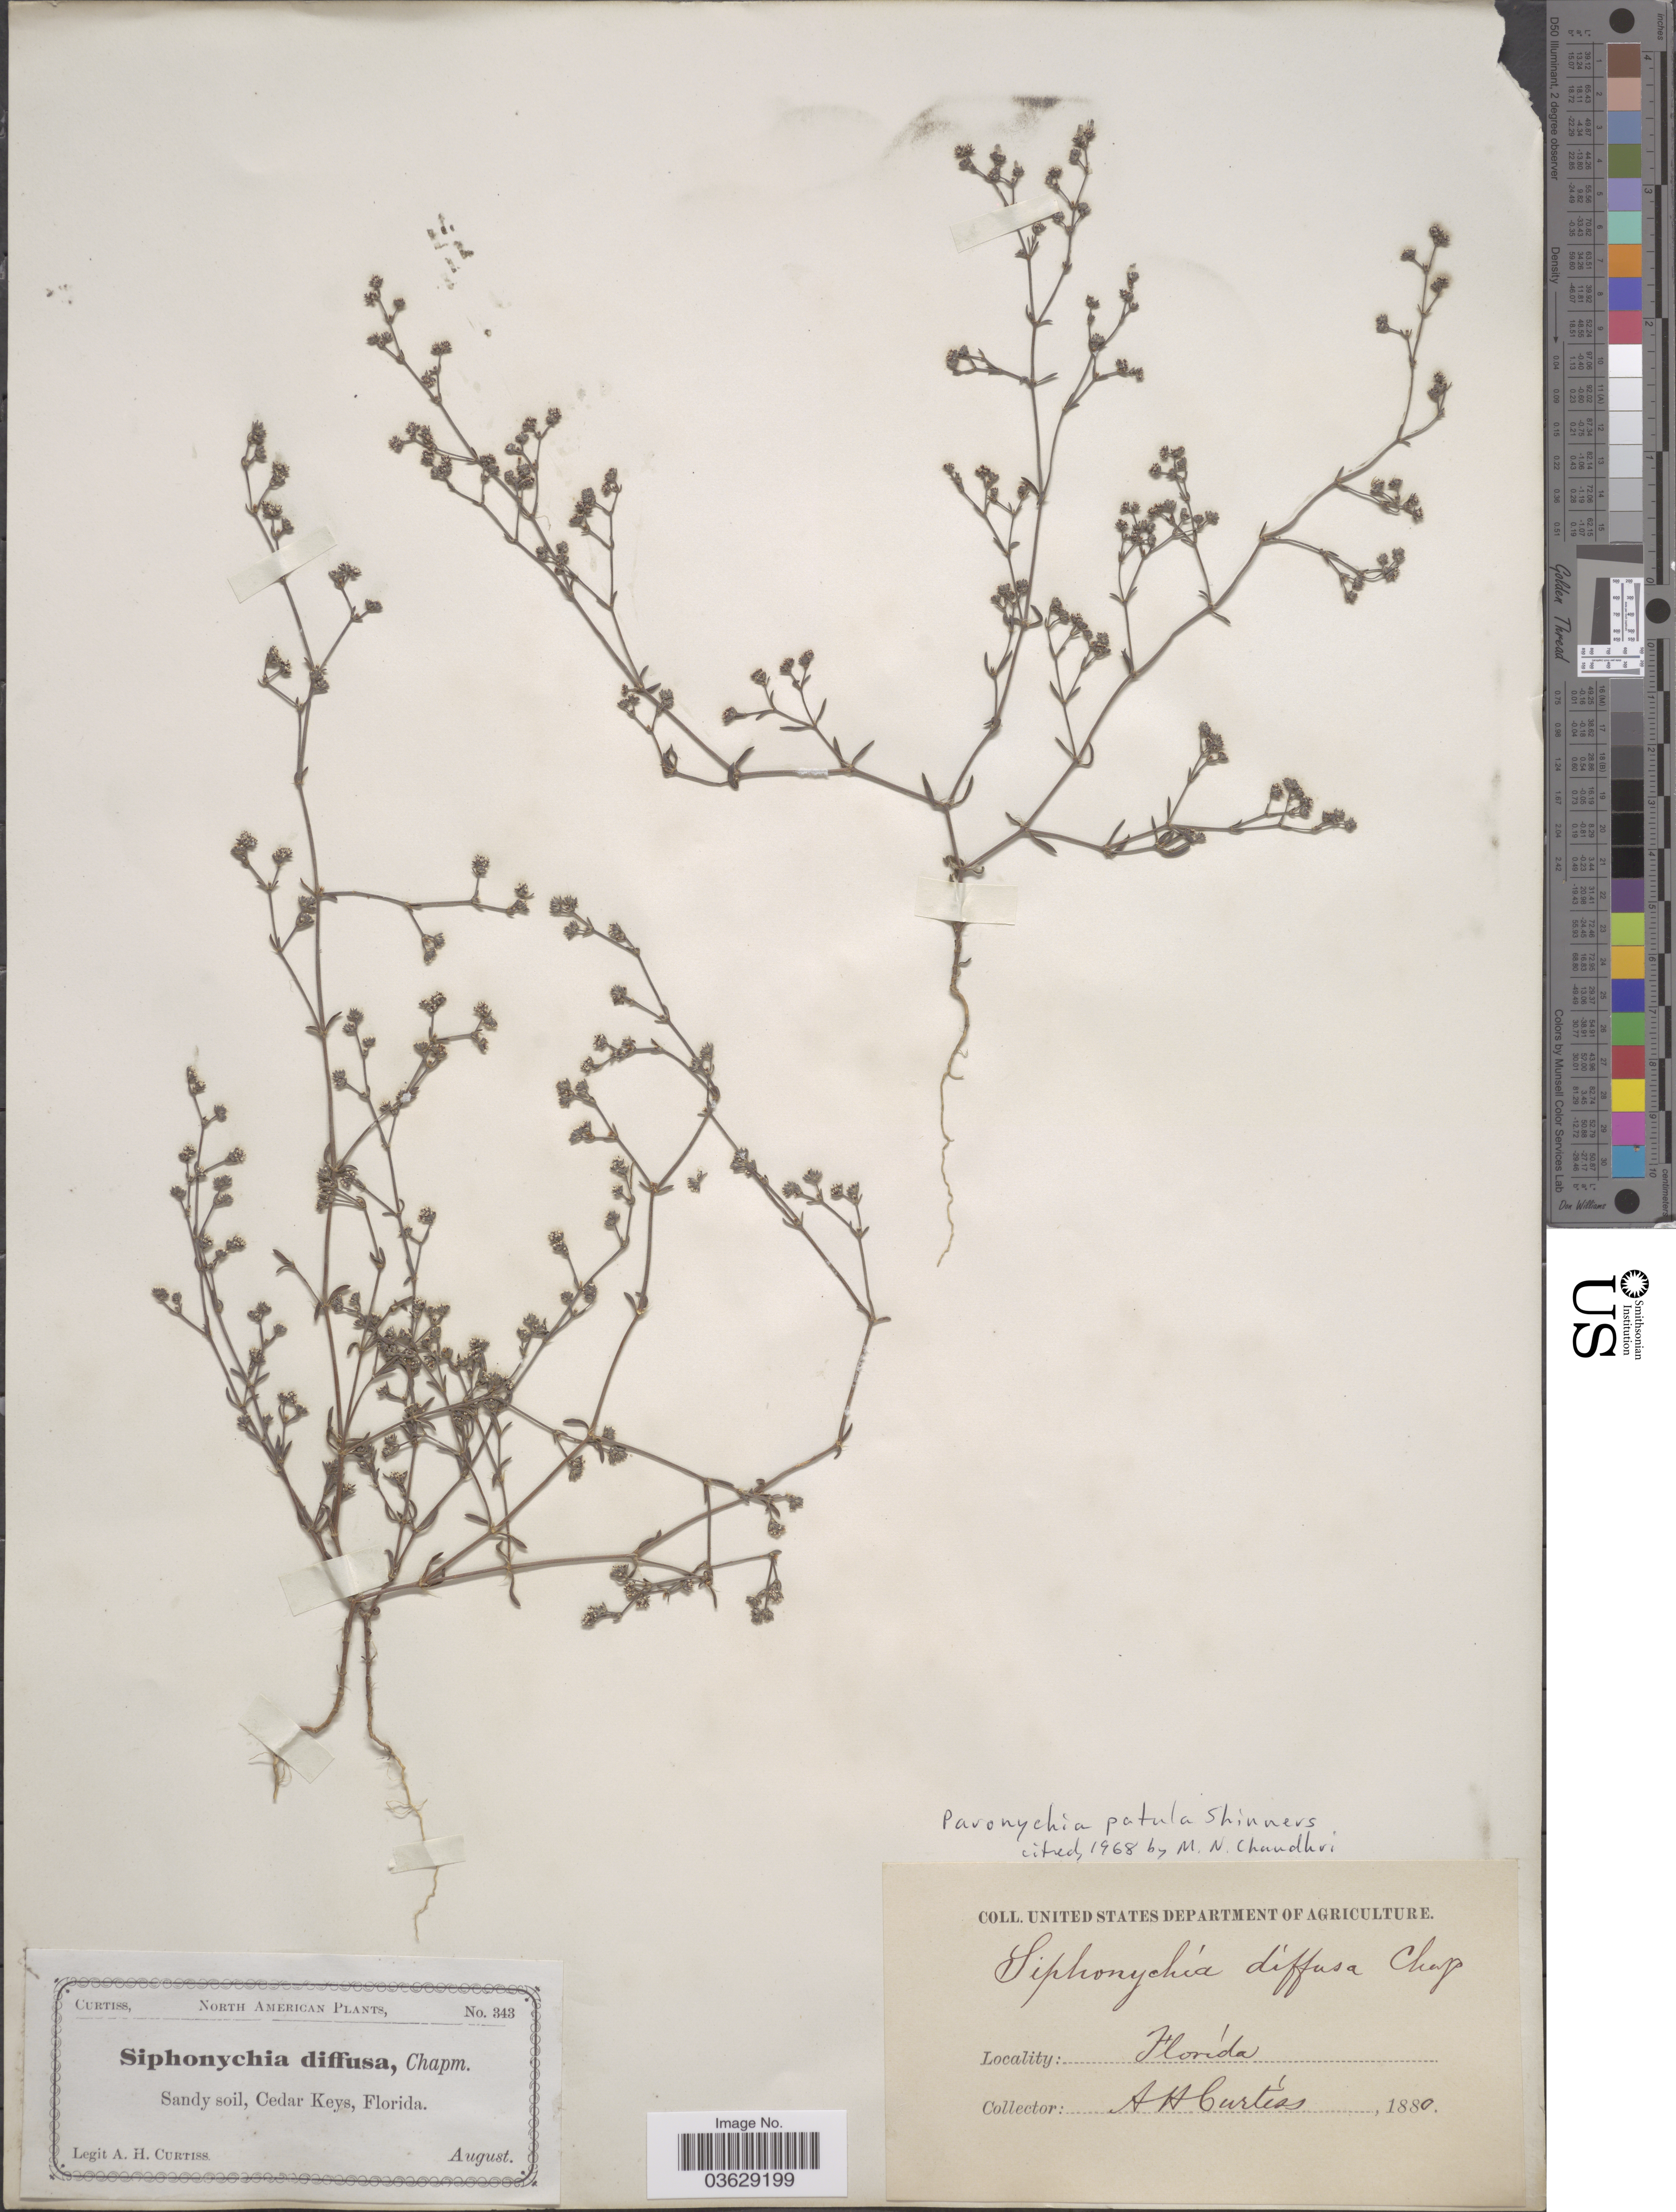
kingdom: Plantae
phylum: Tracheophyta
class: Magnoliopsida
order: Caryophyllales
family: Caryophyllaceae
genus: Paronychia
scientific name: Paronychia patula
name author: Shinners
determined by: Strong, Mark T., (BOT), Smithsonian Institution - National Museum of Natural History (UNITED STATES)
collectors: A. H. Curtiss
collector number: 343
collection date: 1880-08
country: United States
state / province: Florida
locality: Cedar Keys.